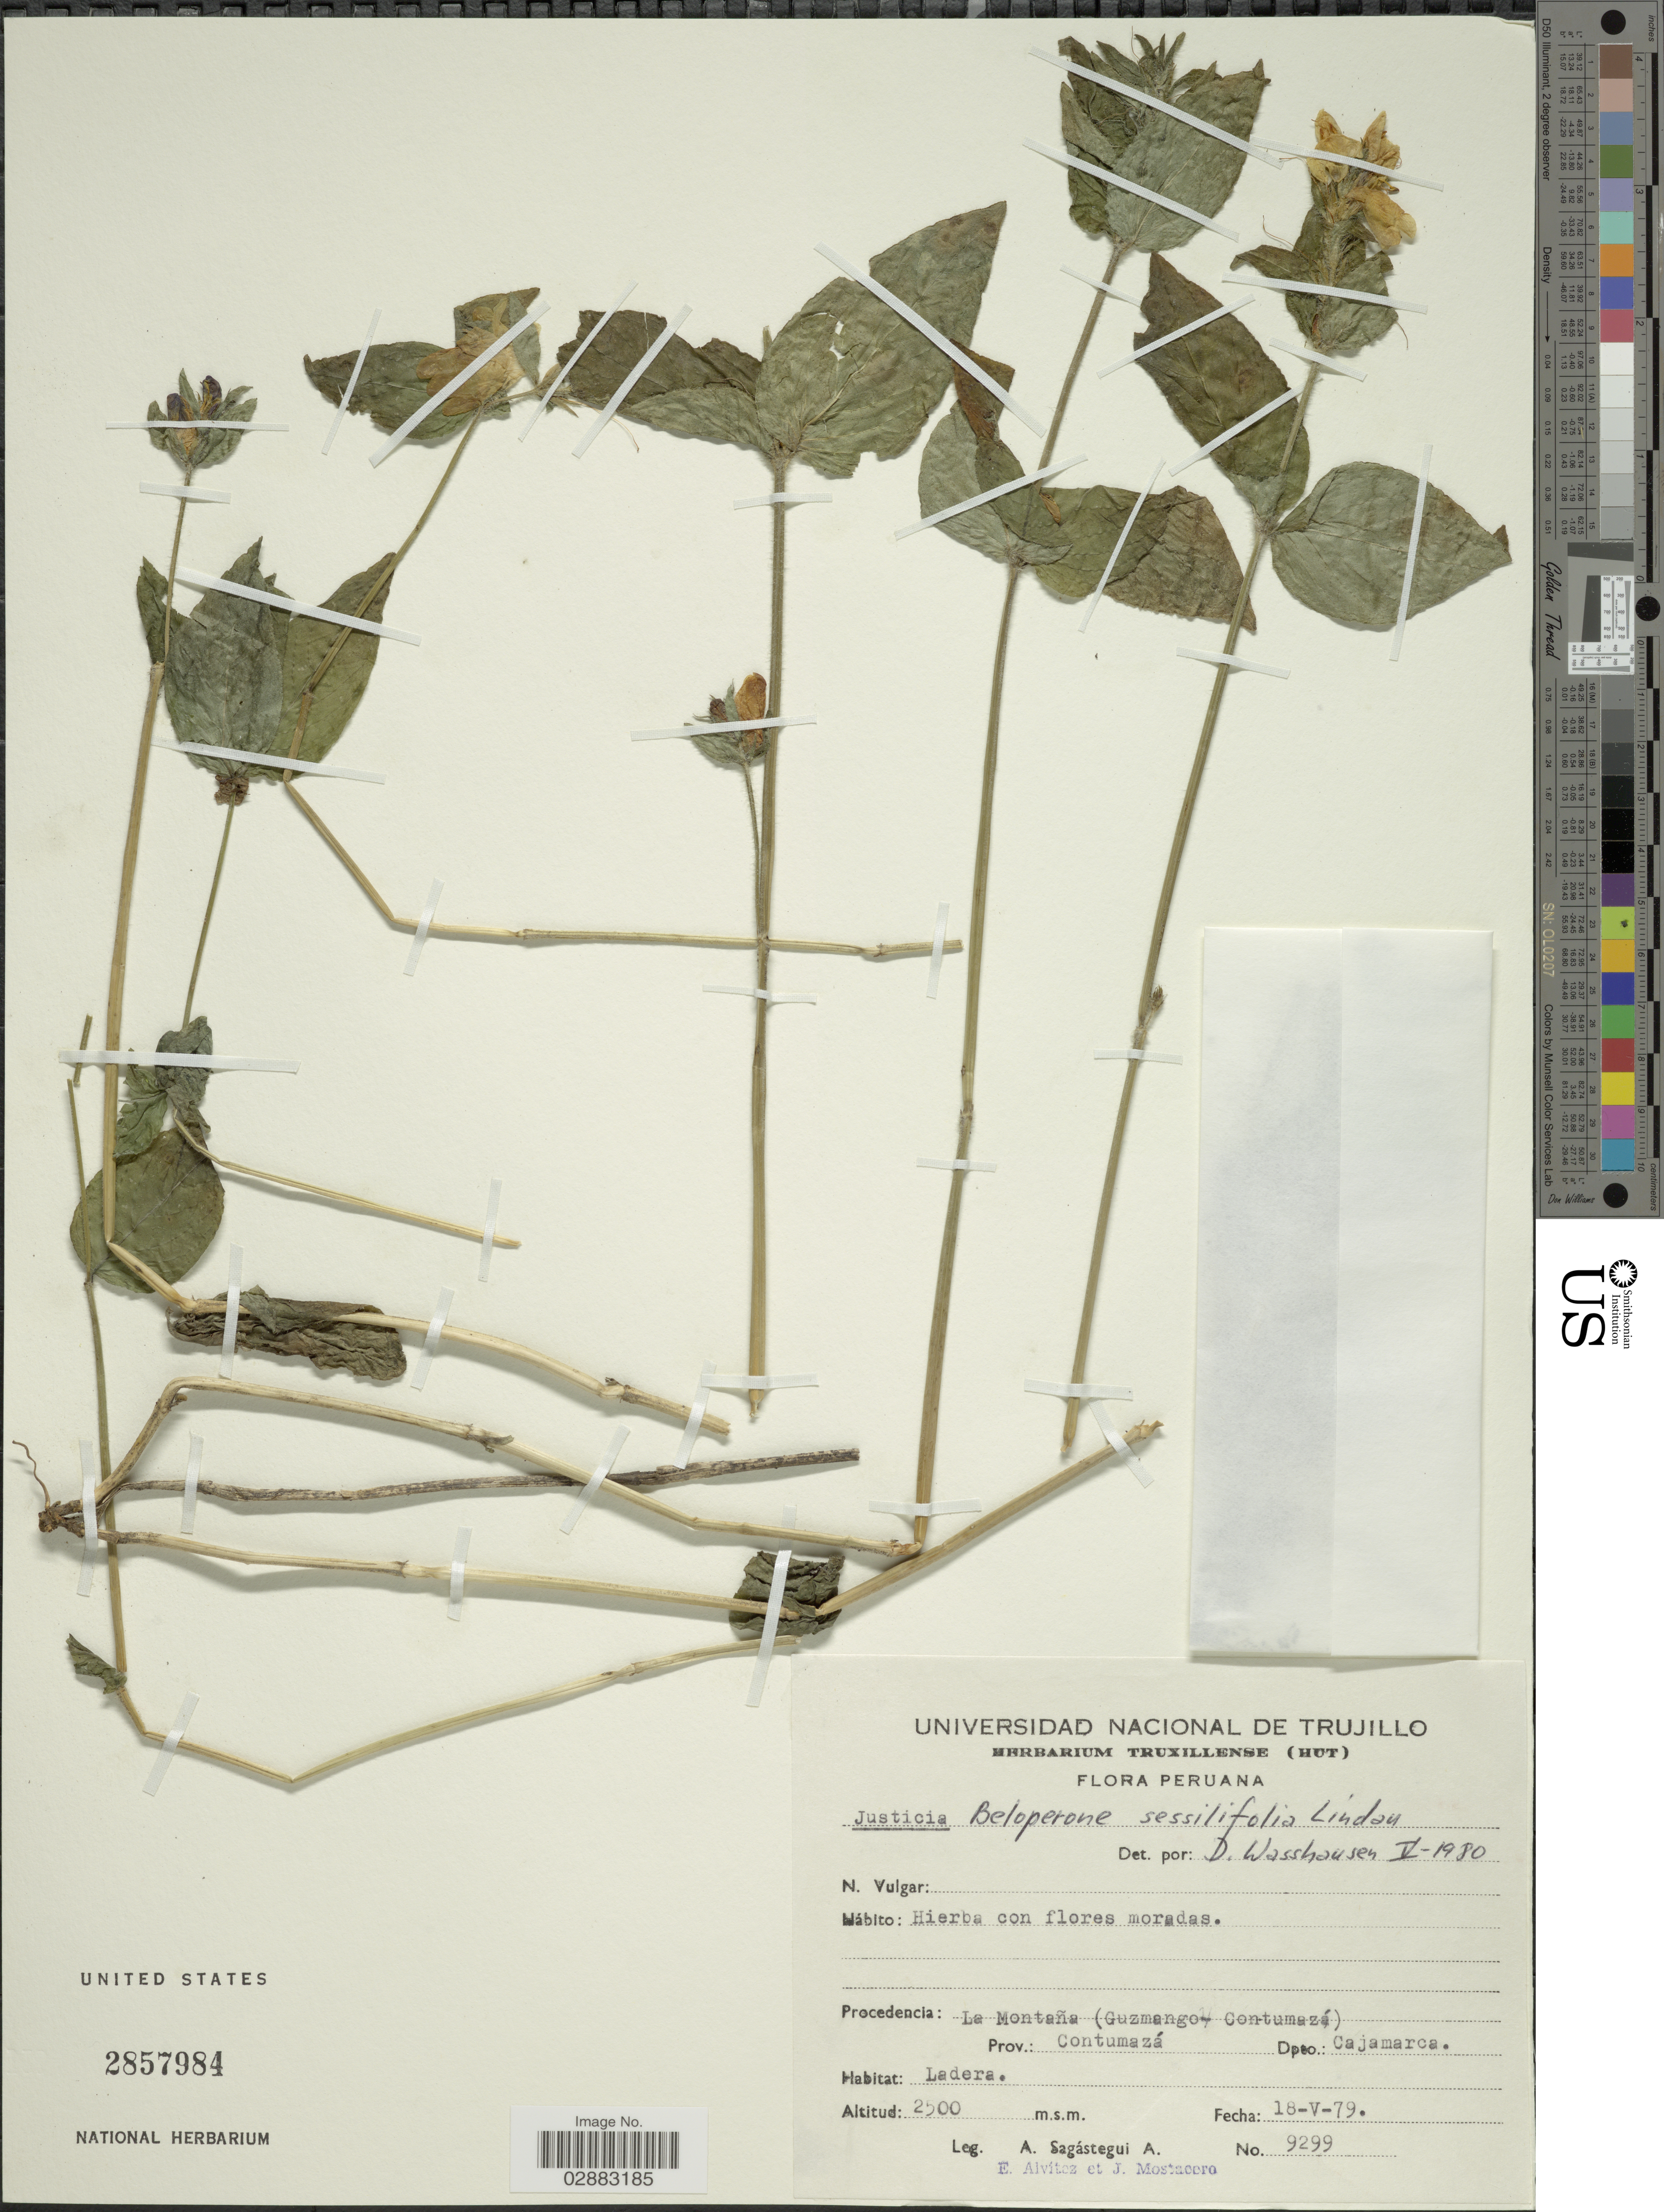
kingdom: Plantae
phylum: Tracheophyta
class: Magnoliopsida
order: Lamiales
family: Acanthaceae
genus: Justicia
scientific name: Justicia sessilifolia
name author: (Lindau) Wassh.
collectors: A. Sagástegui A., E. Alvitez I. & J. Mostacero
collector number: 9299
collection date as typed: Transcribed d/m/y: 18/5/79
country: Peru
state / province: Cajamarca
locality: La Montaña (Guzmango-Contumazá). Prov.: Contumazá. Dpto.: Cajamarca.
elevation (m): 2500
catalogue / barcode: US 2857984